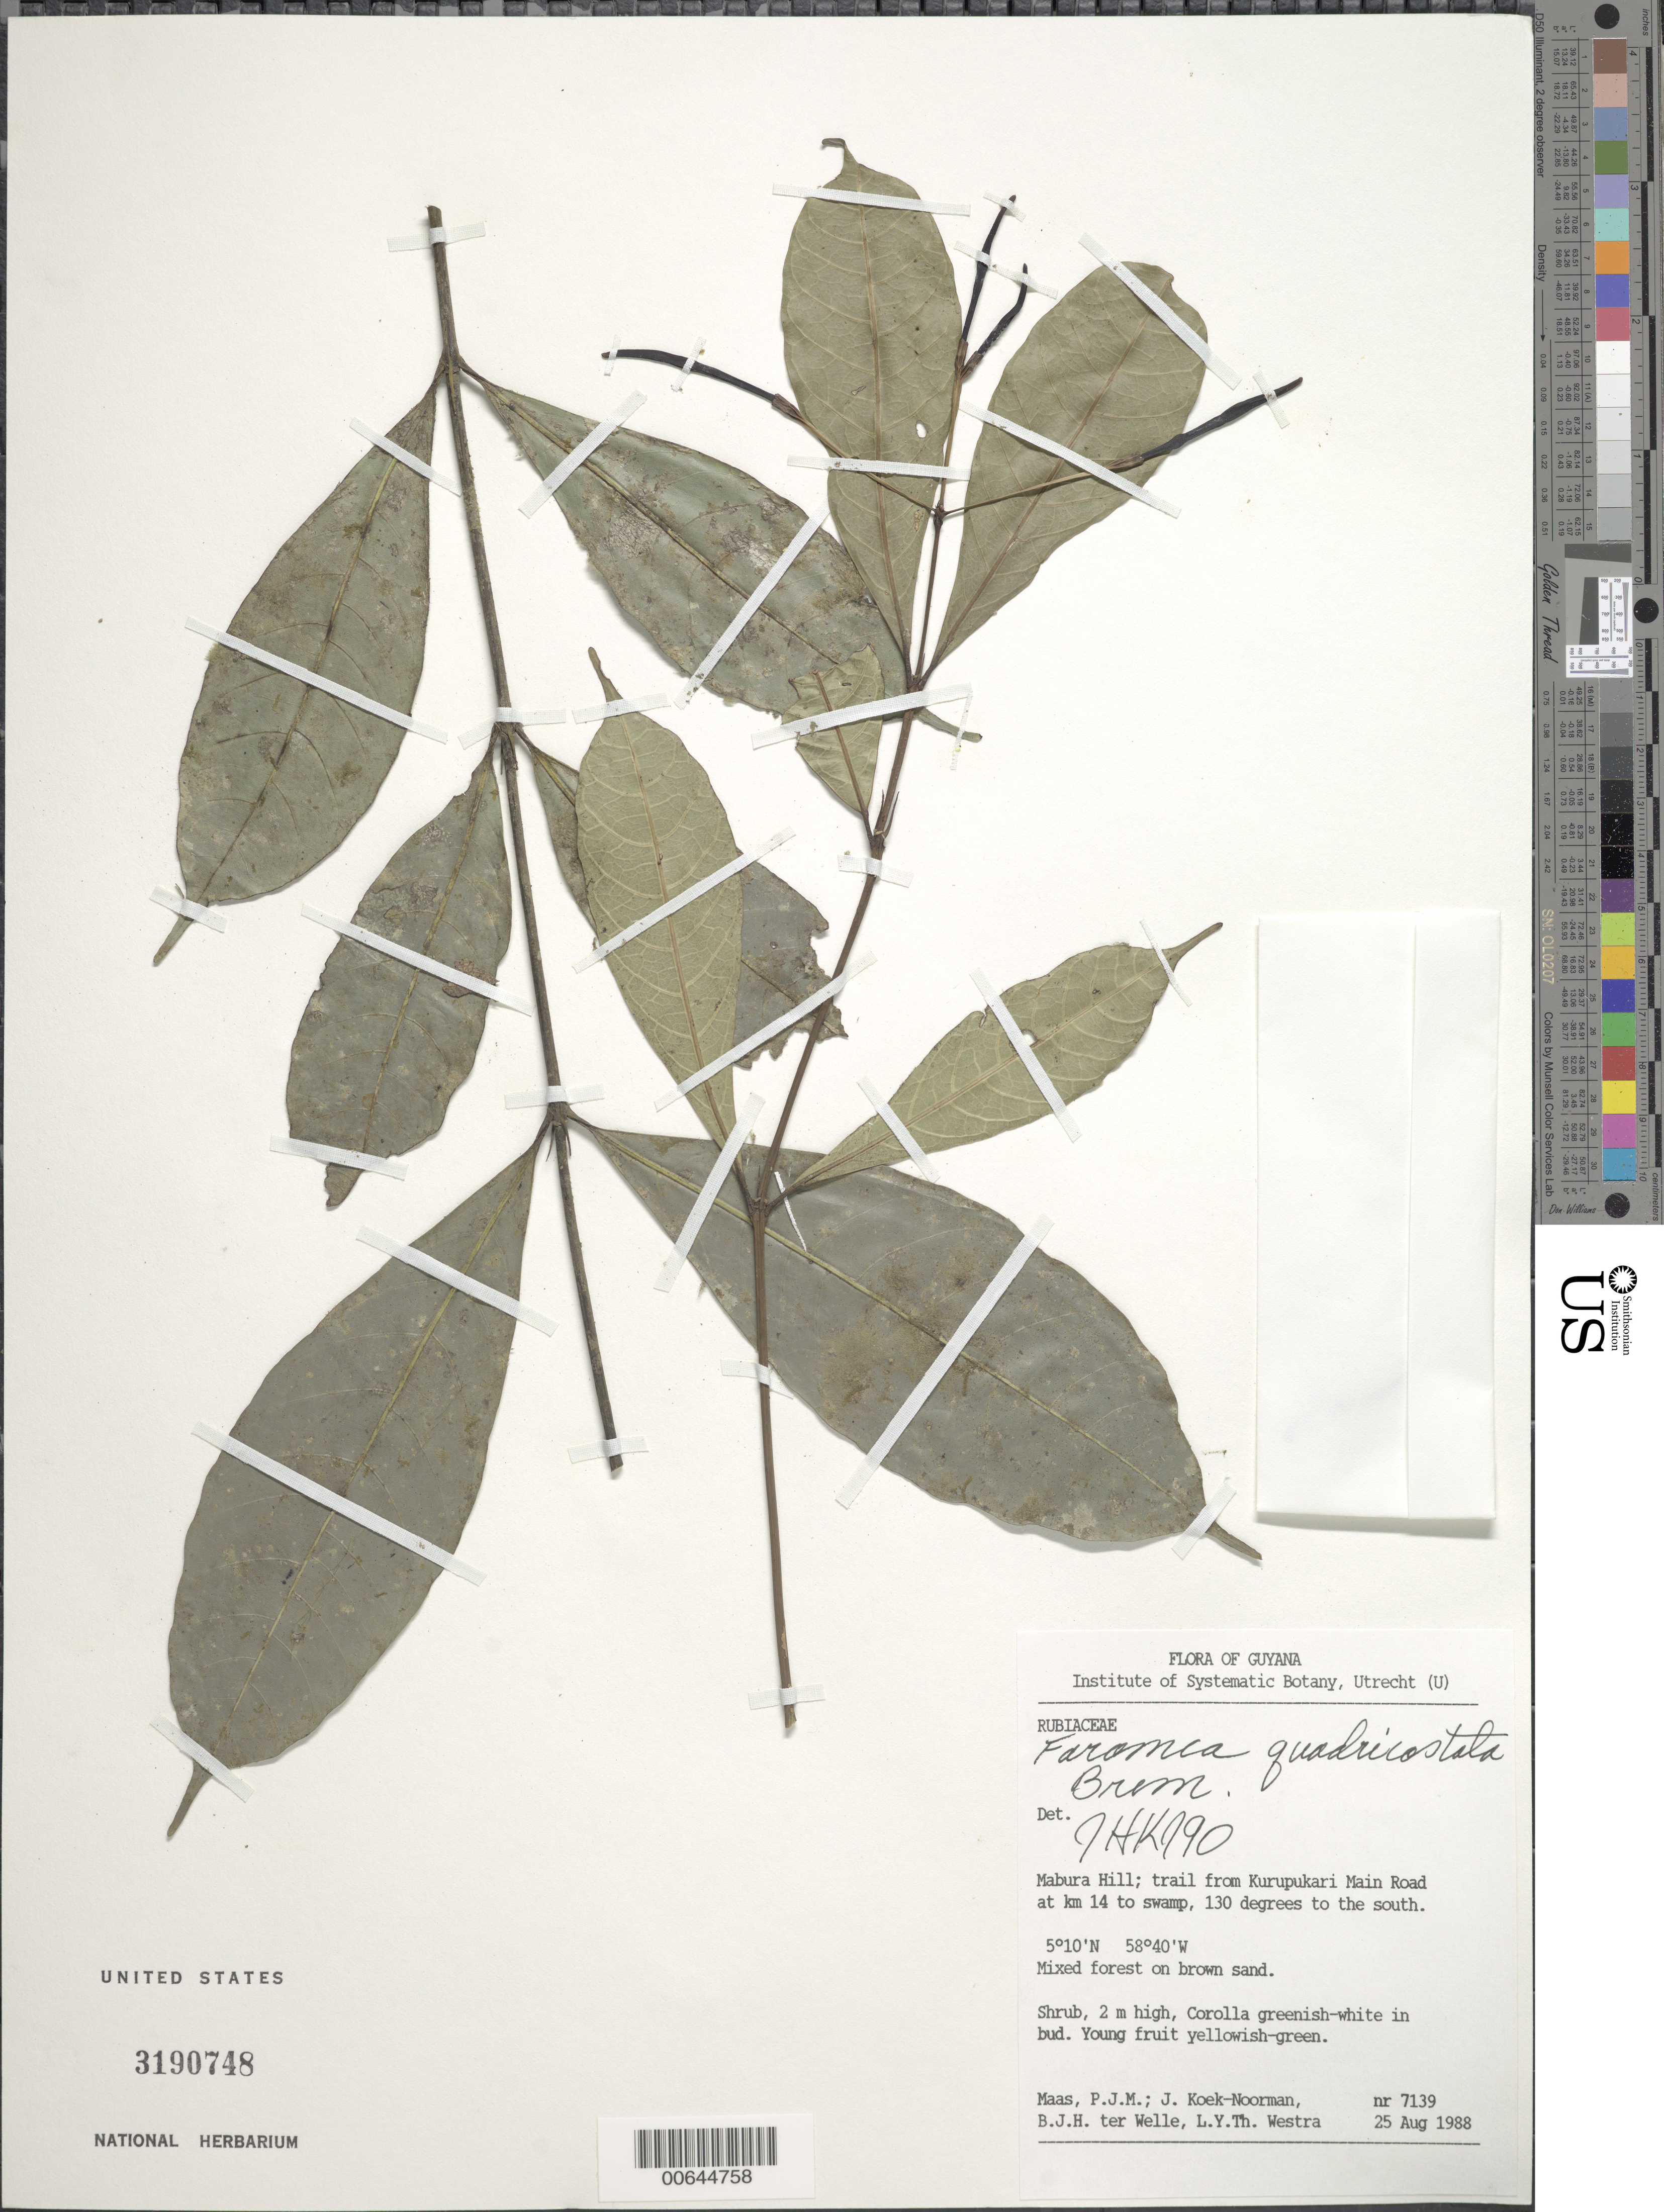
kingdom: Plantae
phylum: Tracheophyta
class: Magnoliopsida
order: Gentianales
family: Rubiaceae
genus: Faramea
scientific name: Faramea quadricostata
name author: Bremek.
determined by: Kirkbride, J. H.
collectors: P. Maas, J. Koek-Noorman, H. Lall, B. Welle & L. Y. T. Westra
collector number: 7139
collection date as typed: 25-Aug-88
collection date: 1988-08-25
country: Guyana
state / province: U. Demerara-Berbice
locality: Mabura Hill, trail from Kurupukari Main Road at km 14 to swamp, 130 degrees to the south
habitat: Mixed forest on brown sand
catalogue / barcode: US 3190748